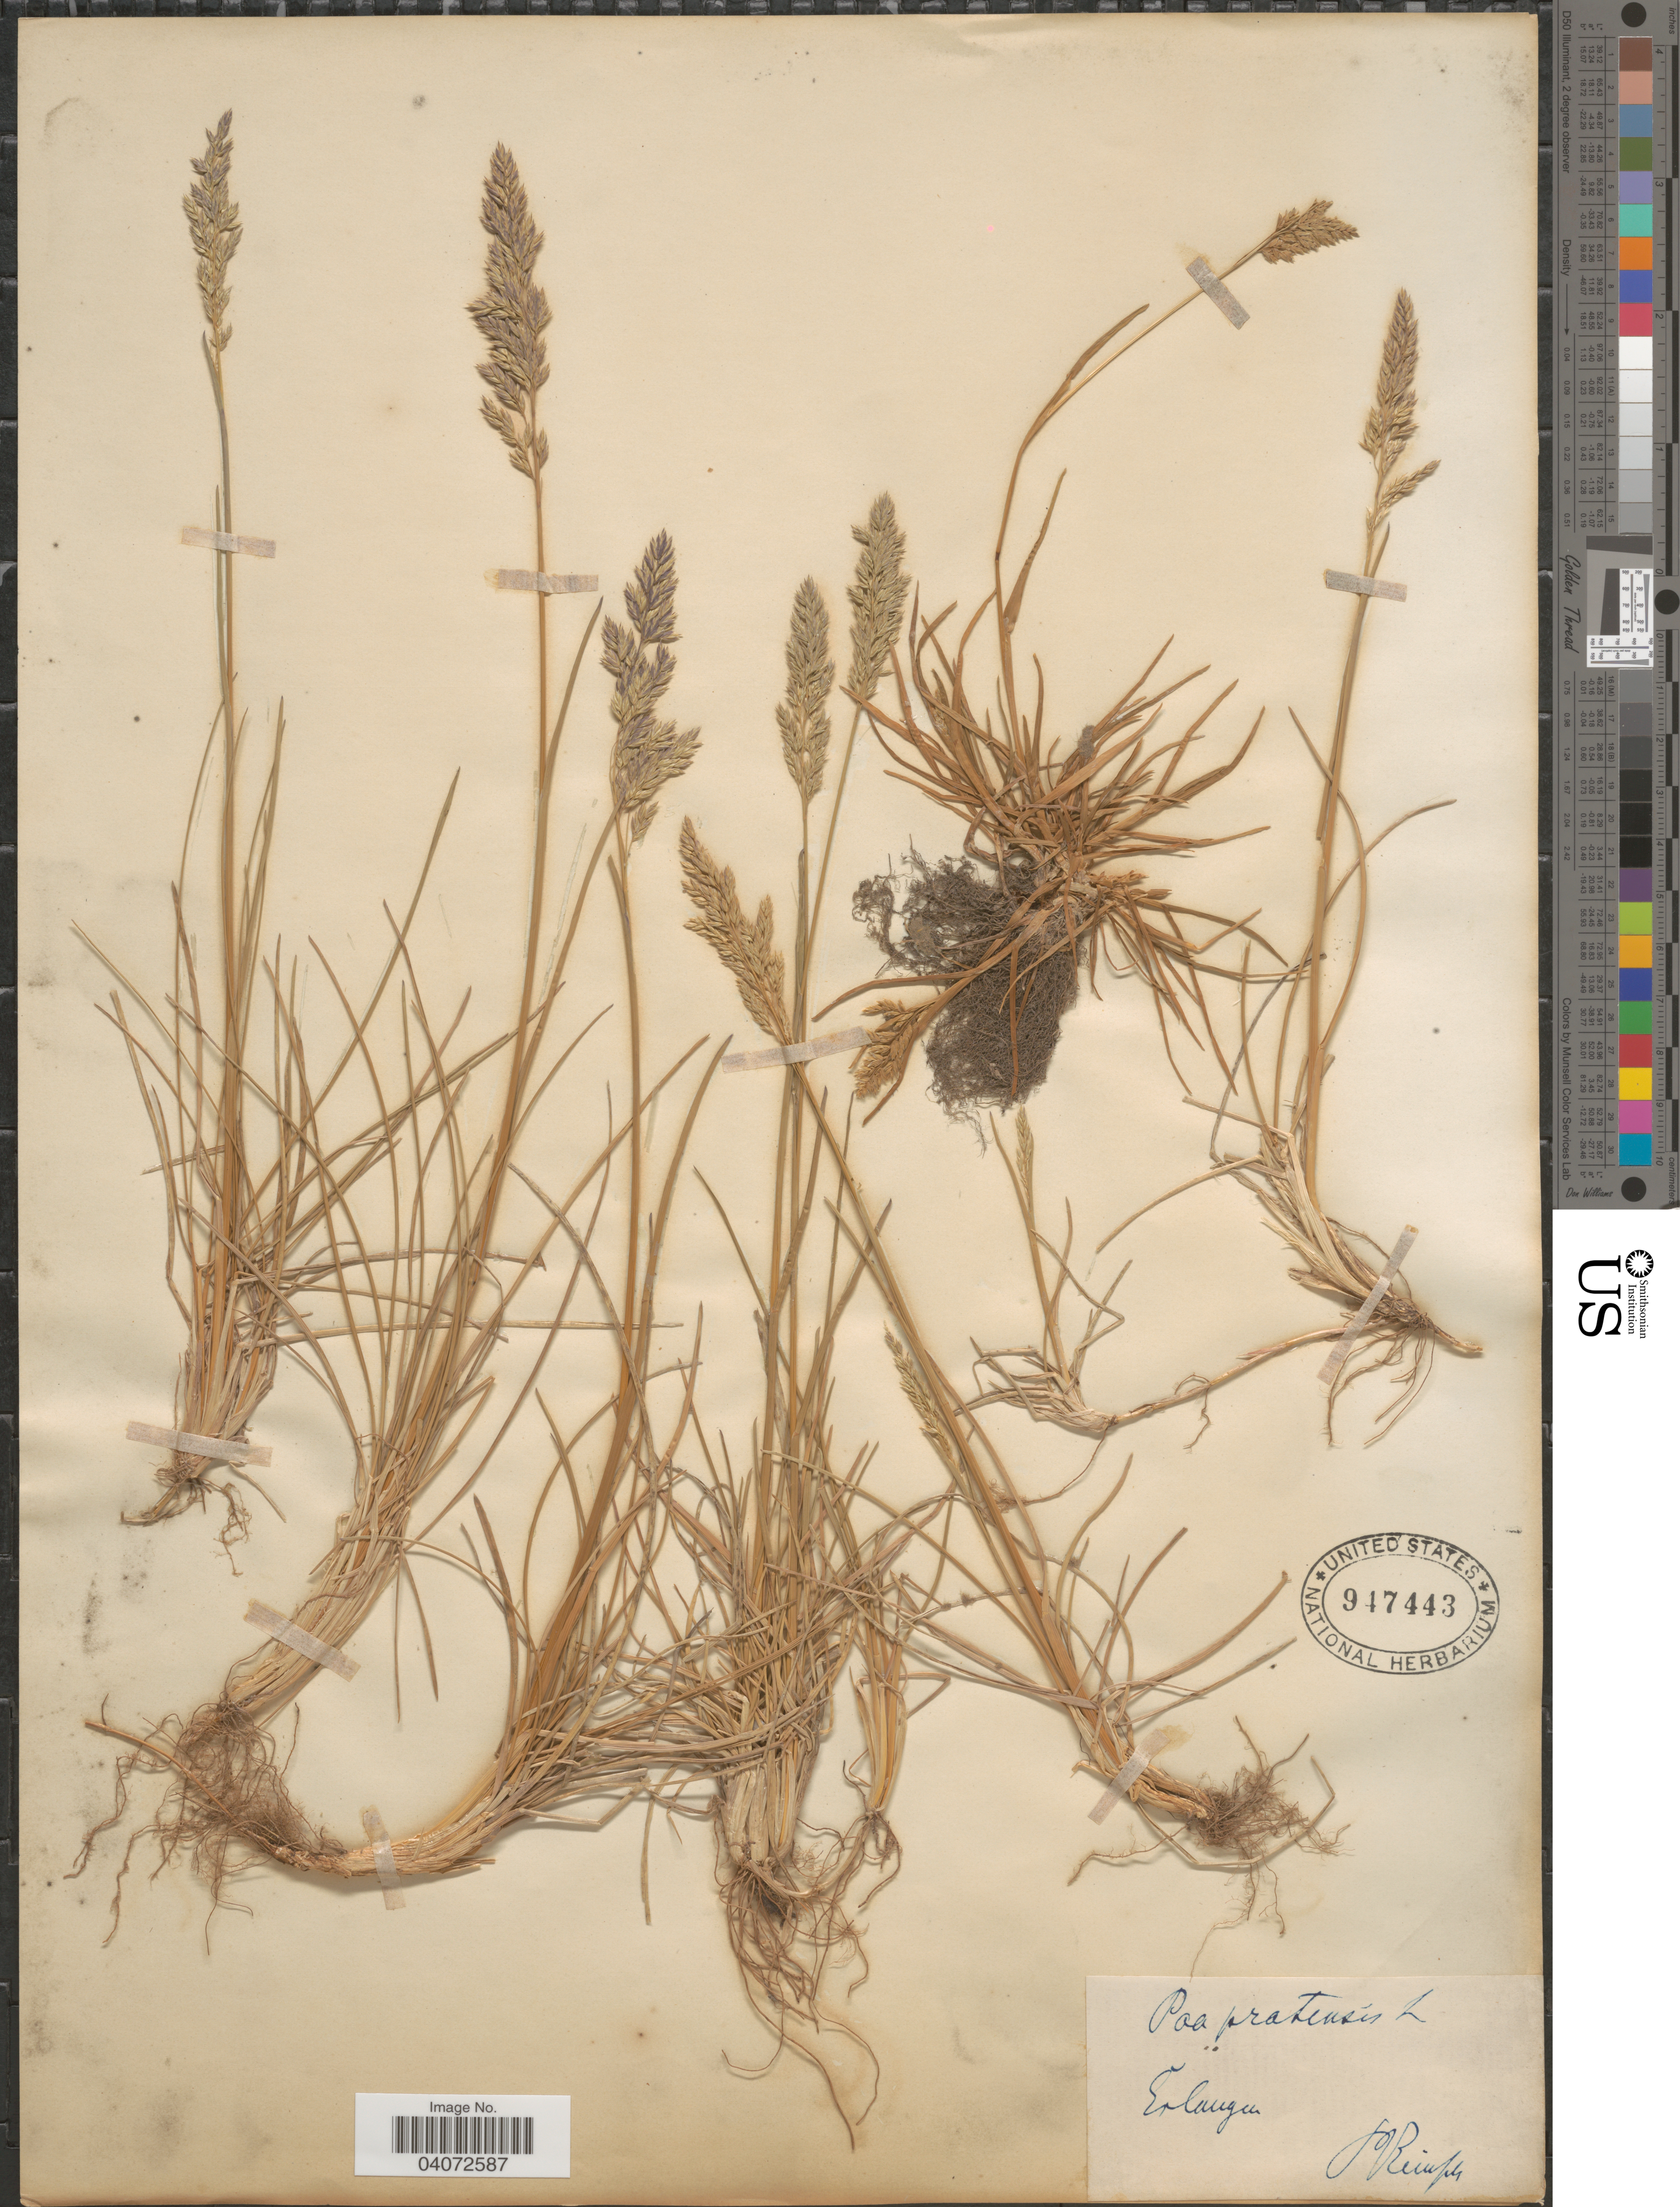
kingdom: Plantae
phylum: Tracheophyta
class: Liliopsida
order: Poales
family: Poaceae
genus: Poa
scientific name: Poa pratensis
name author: L.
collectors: P. Reinsch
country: Germany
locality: Erlangen.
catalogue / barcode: US 947443